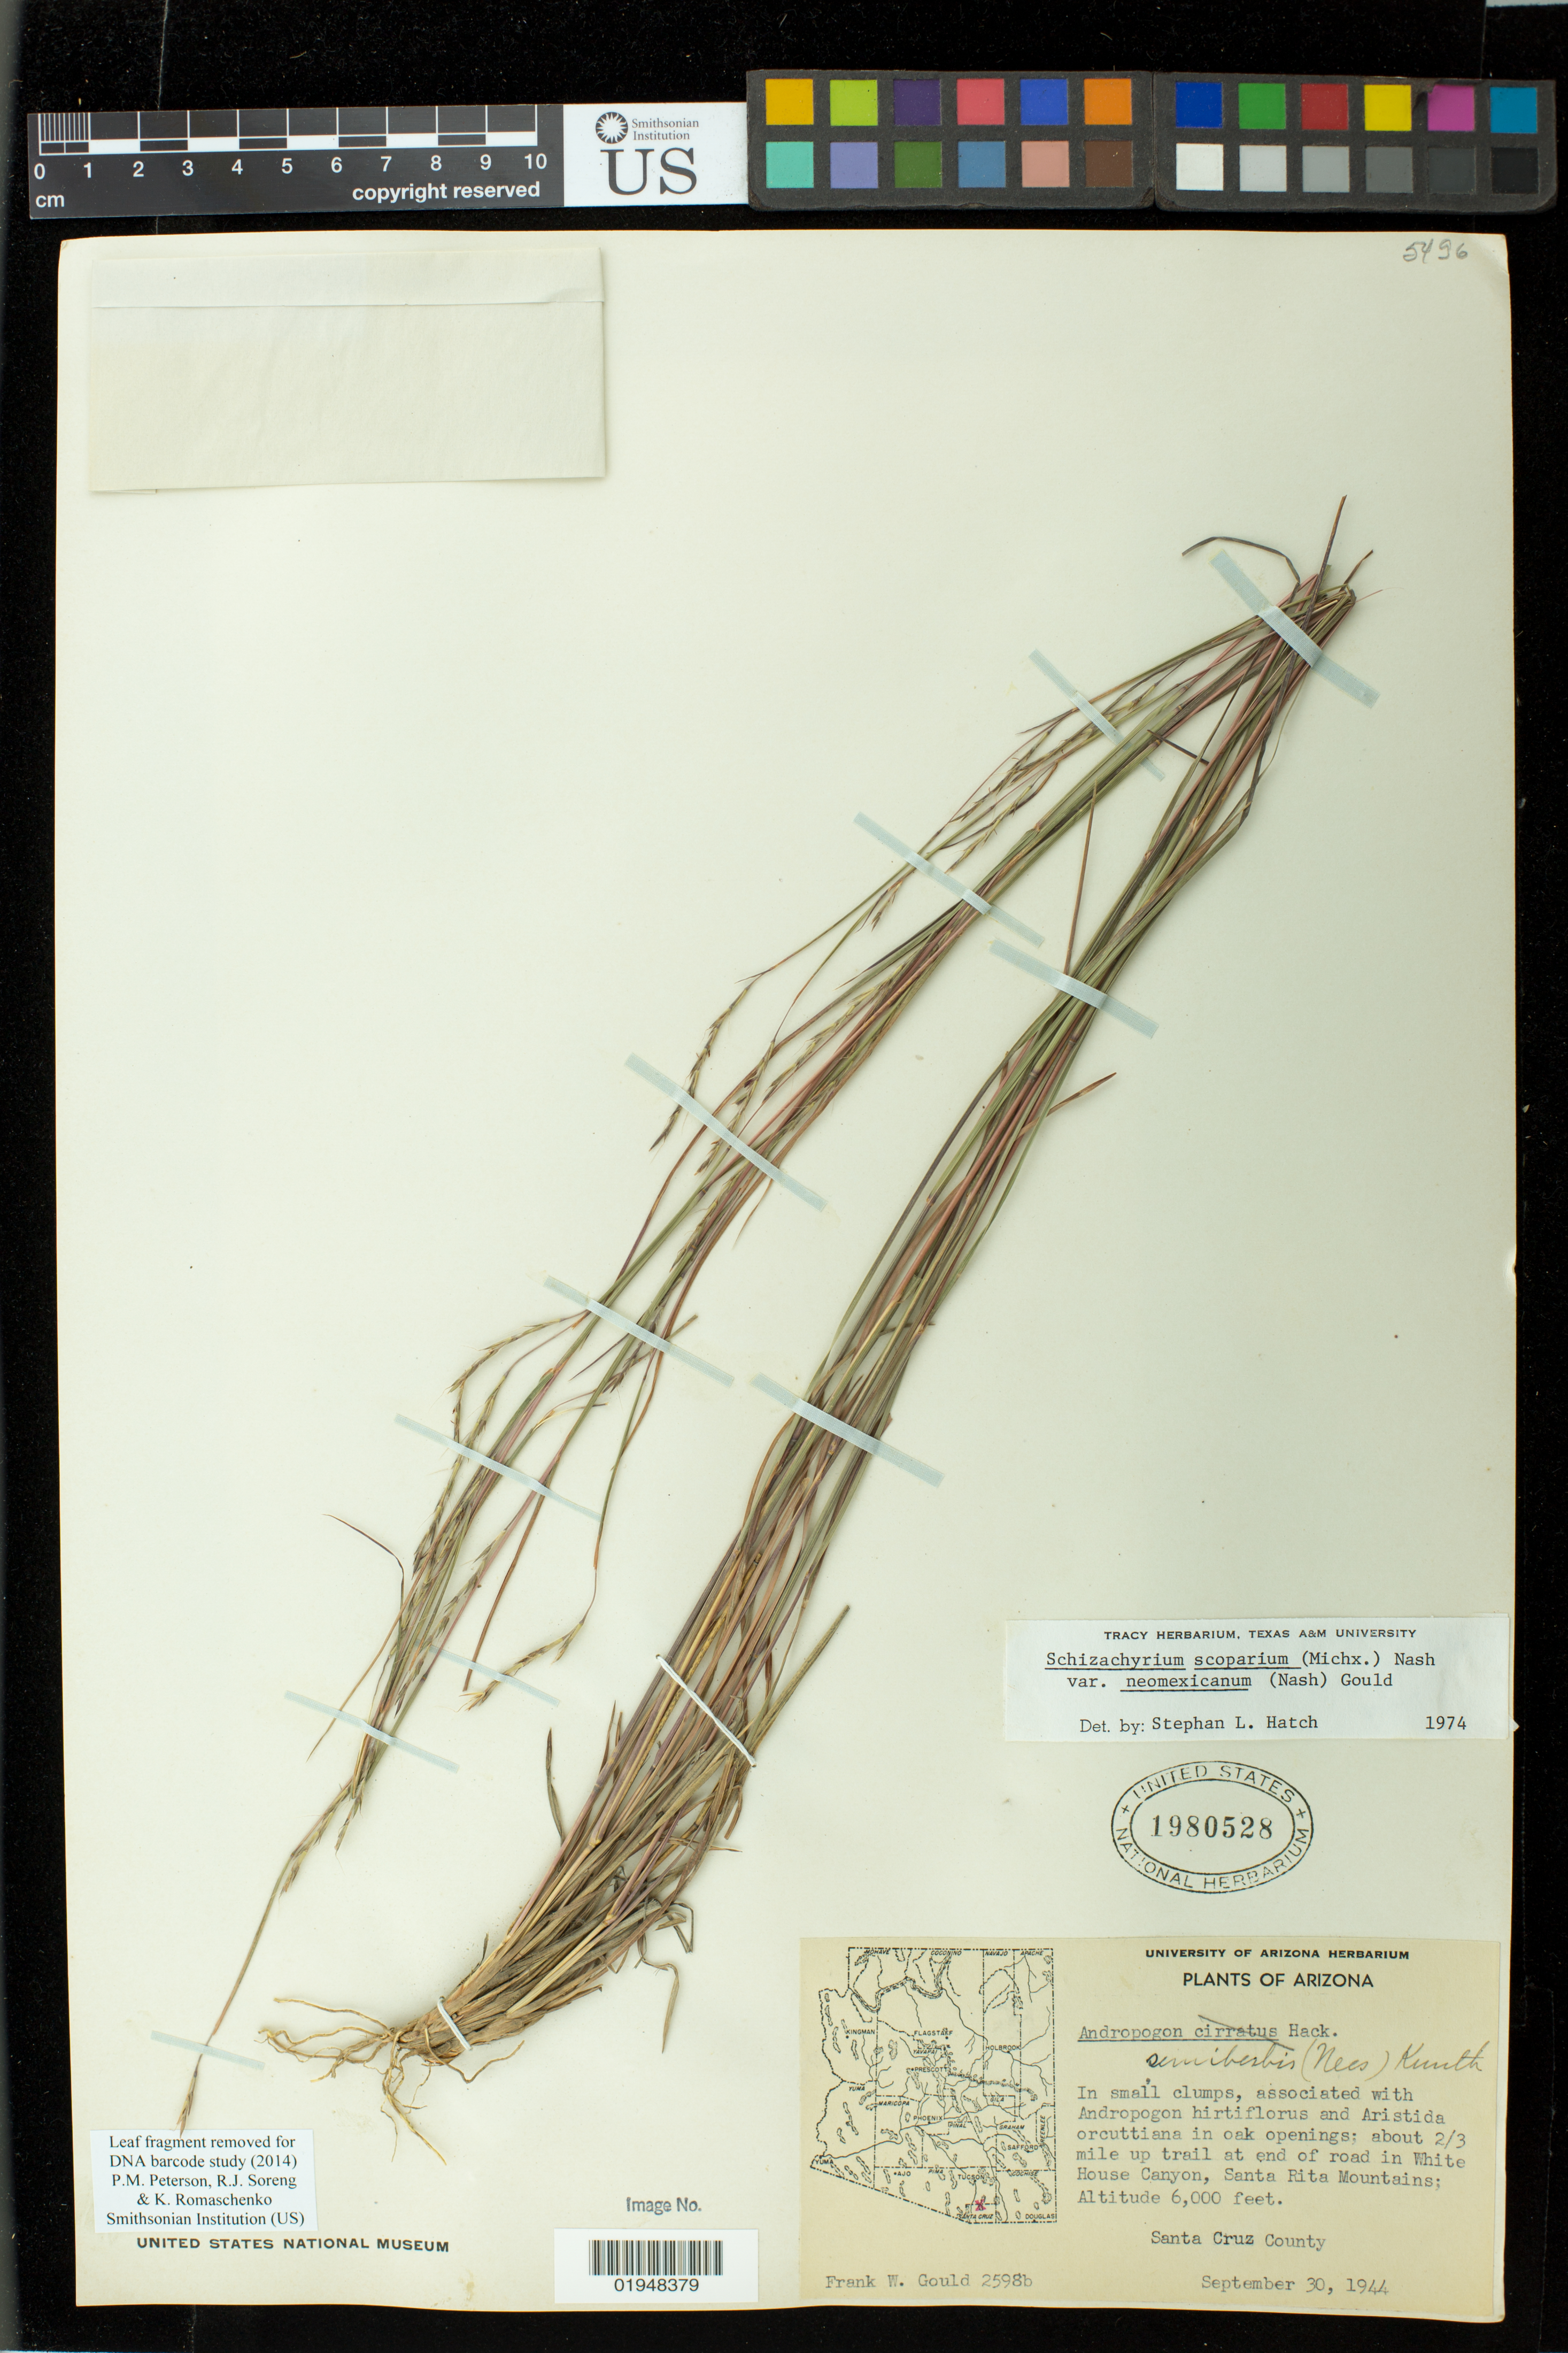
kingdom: Plantae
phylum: Tracheophyta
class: Liliopsida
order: Poales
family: Poaceae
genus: Schizachyrium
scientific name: Schizachyrium scoparium var. neomexicanum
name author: (Nash) Gould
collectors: F. W. Gould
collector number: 2598b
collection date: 1944-09-30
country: United States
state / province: Arizona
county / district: Santa Cruz County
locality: about 2/3 mile up trail at end of road in White House Canyon, Santa Rita Mountains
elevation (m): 1829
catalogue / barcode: US 1980528